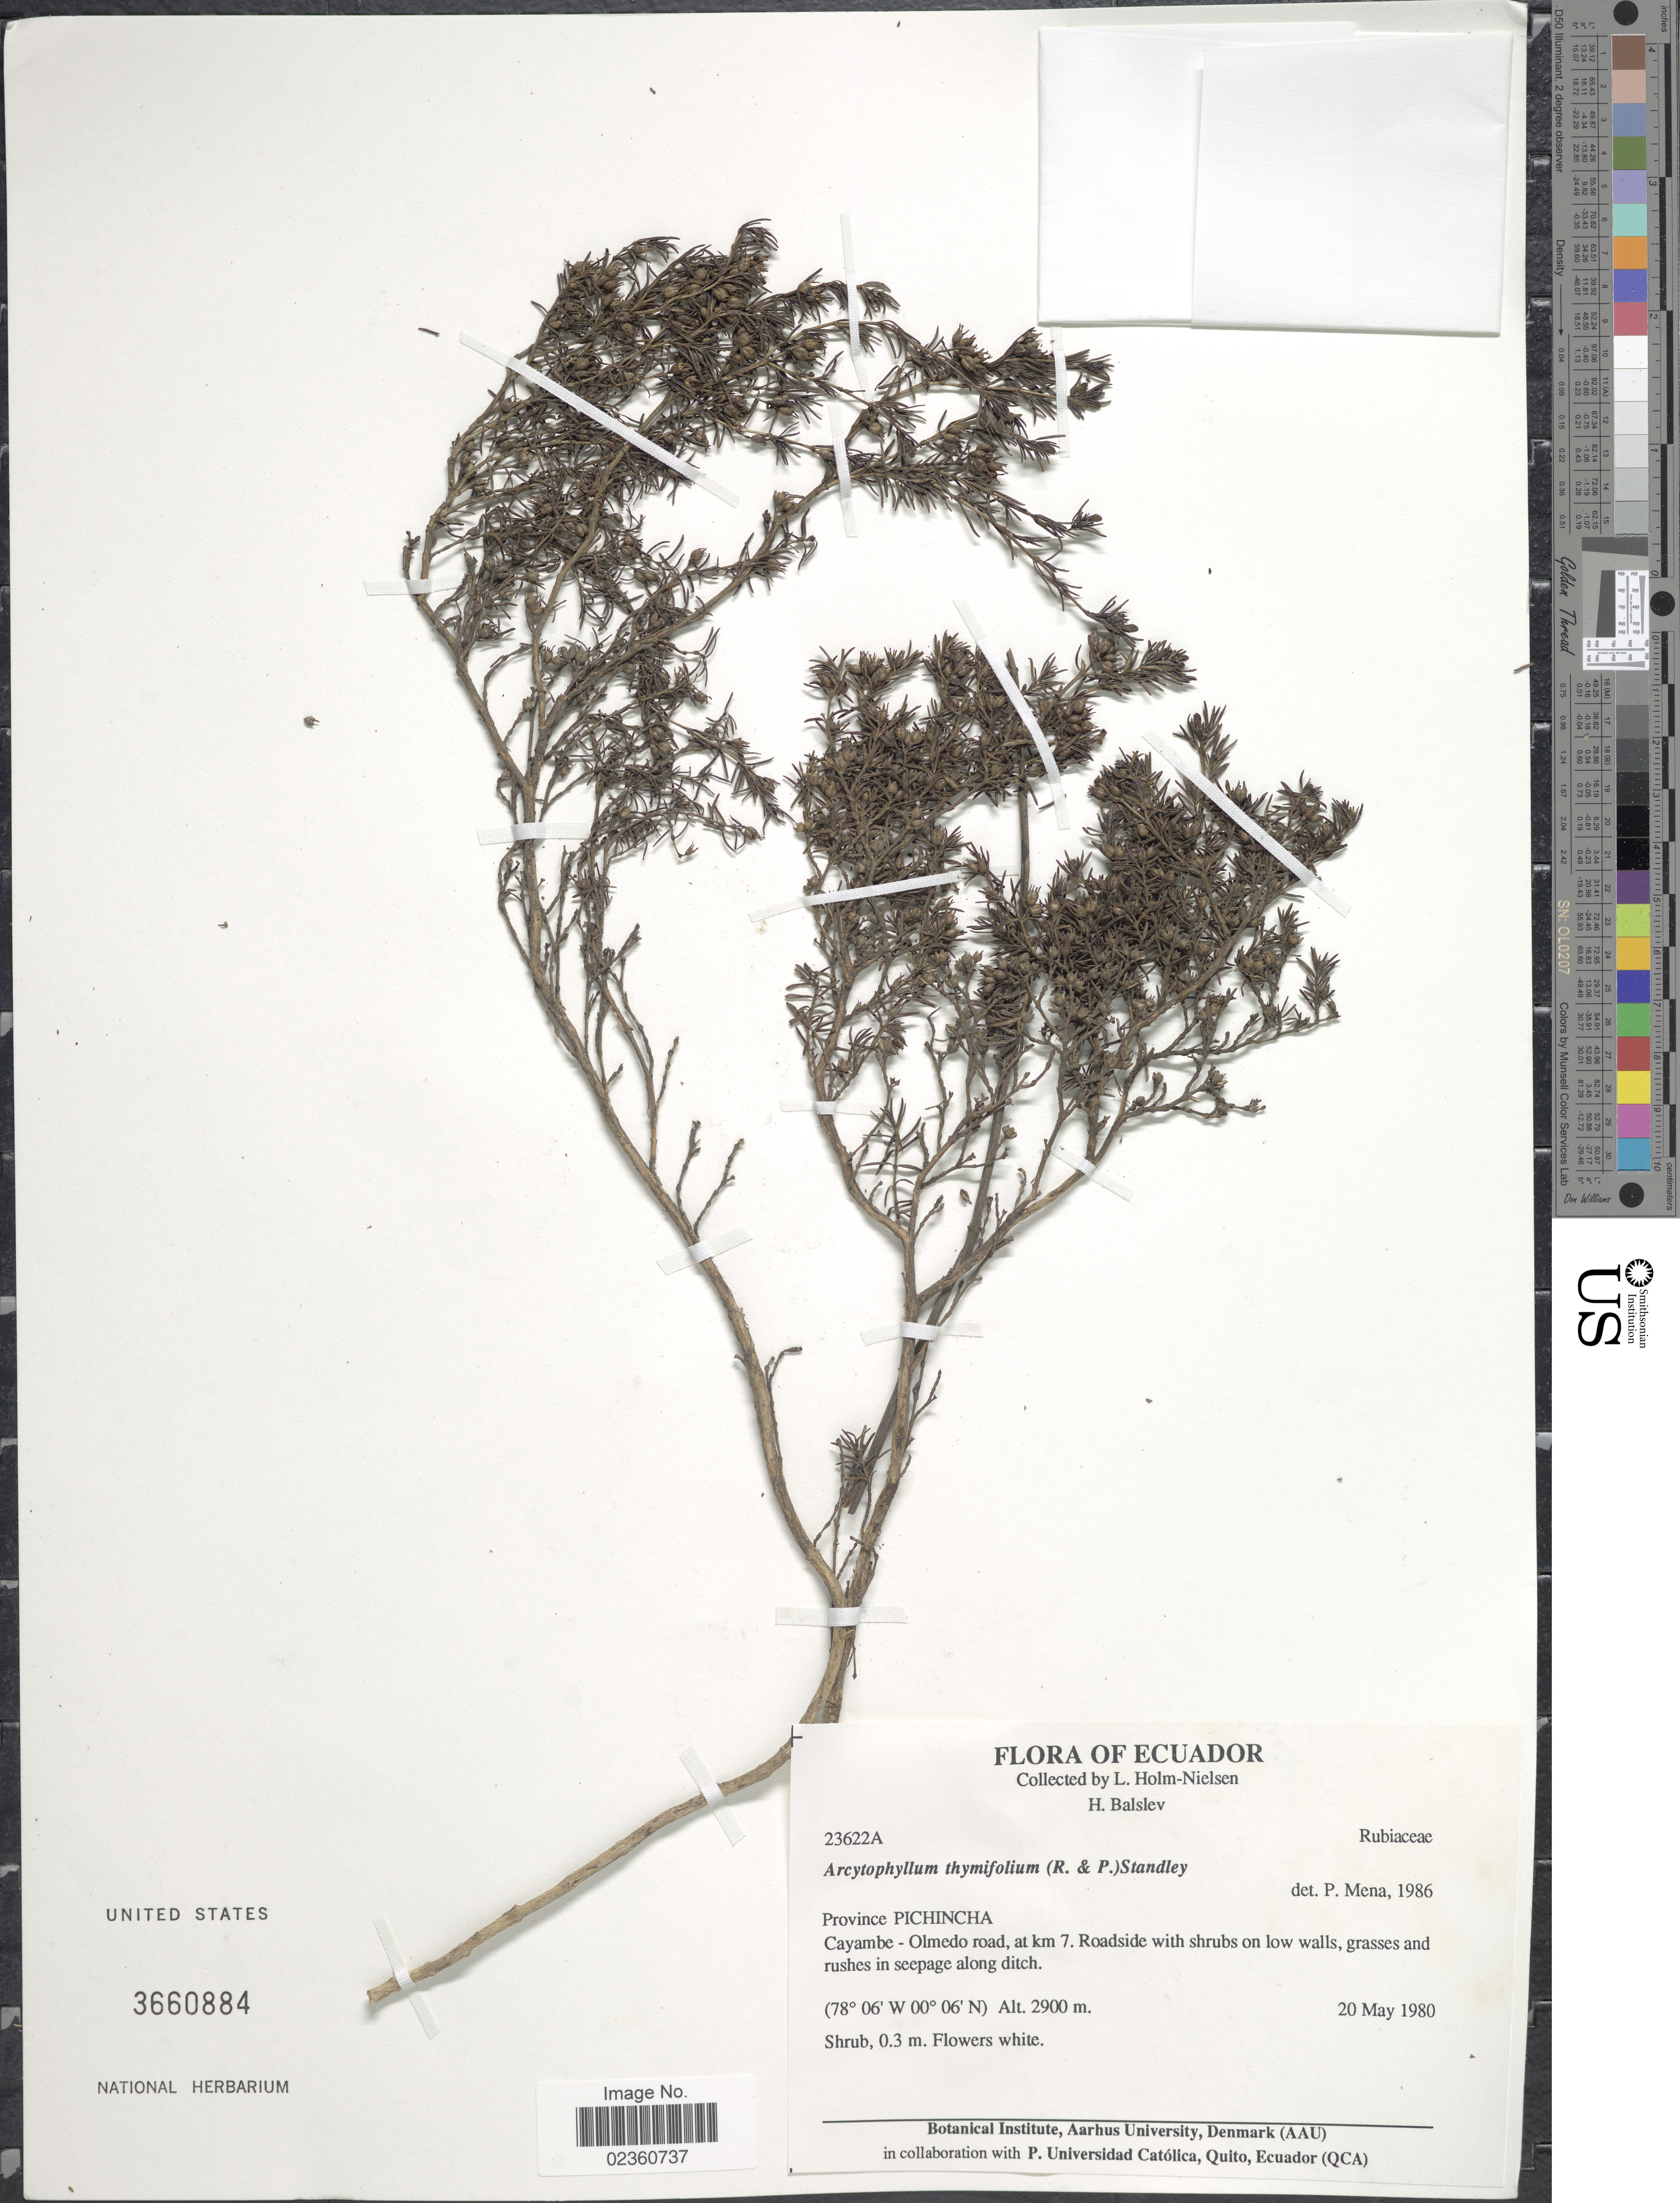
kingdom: Plantae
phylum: Tracheophyta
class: Magnoliopsida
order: Gentianales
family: Rubiaceae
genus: Arcytophyllum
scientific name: Arcytophyllum thymifolium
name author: (Ruiz & Pav.) Standl.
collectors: L. Holm-Nielsen & H. Balslev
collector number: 23622A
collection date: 1980-05-20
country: Ecuador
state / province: Pichincha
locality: Cayambe - Olmedo road, at km 7. Roadside with shrubs on low walls, grasses and rushes in seepage along ditch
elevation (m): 2900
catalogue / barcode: US 3660884